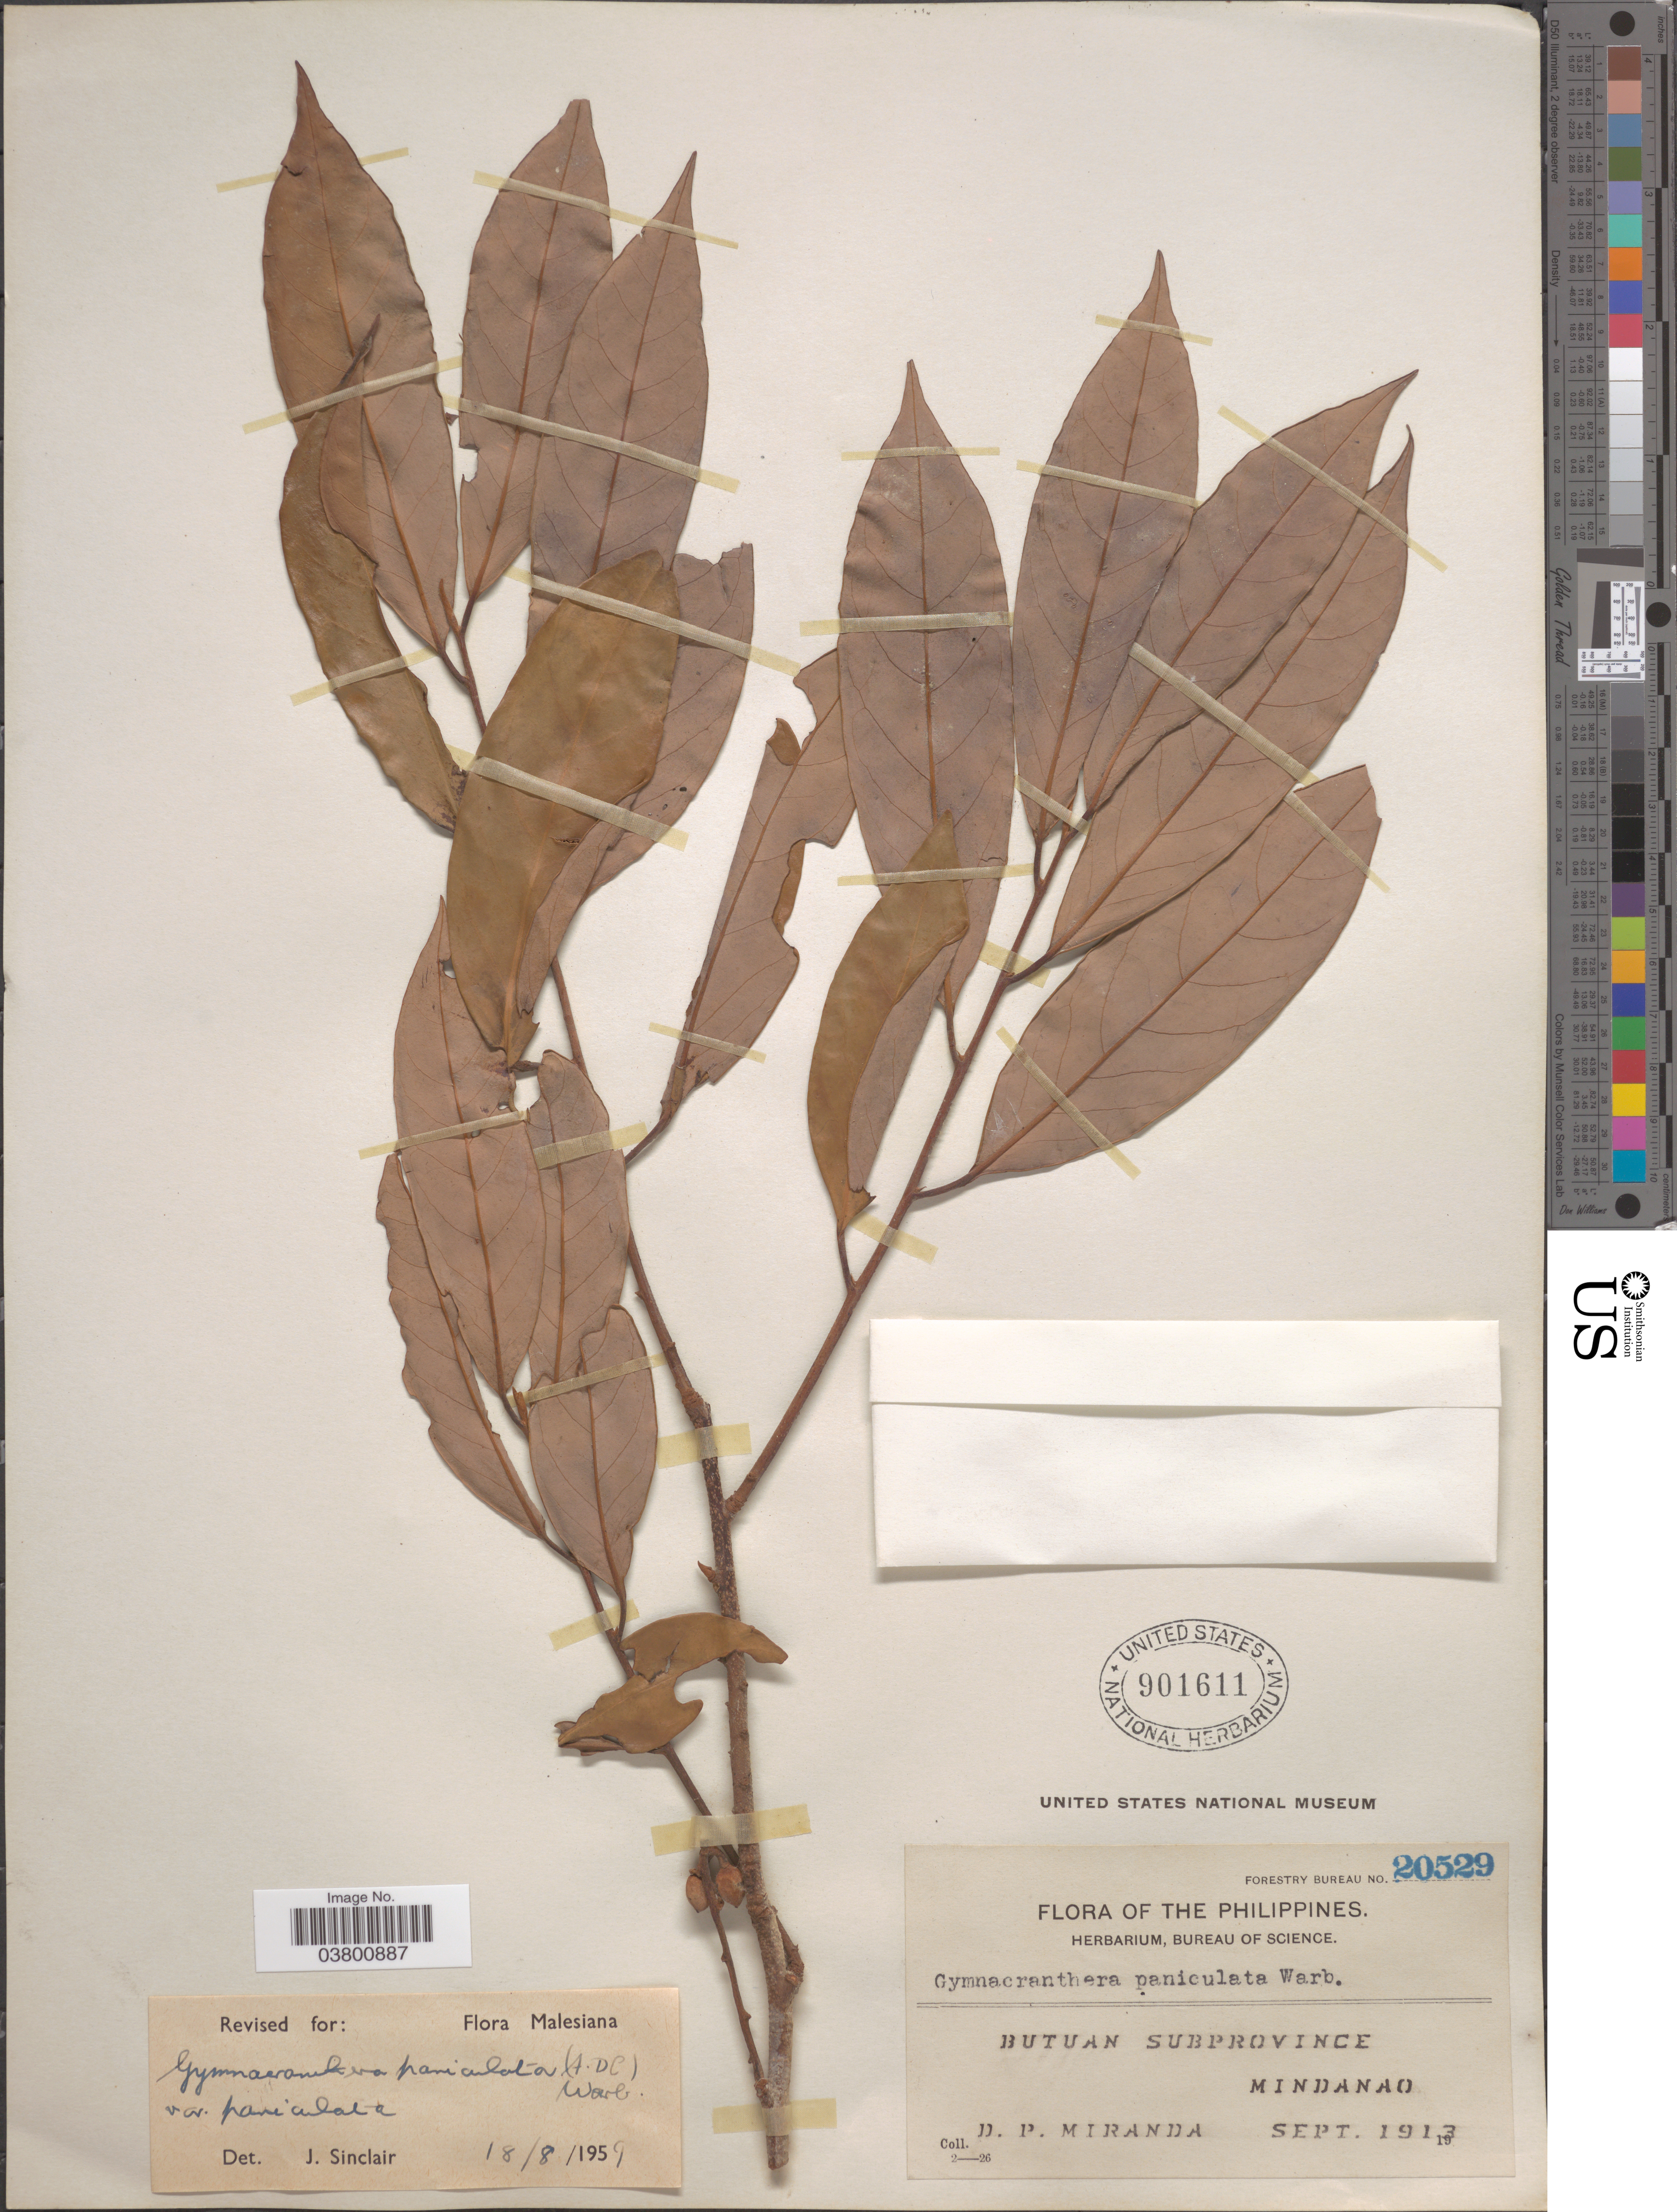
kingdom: Plantae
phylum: Tracheophyta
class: Magnoliopsida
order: Magnoliales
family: Myristicaceae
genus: Gymnacranthera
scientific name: Gymnacranthera paniculata var. paniculata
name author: (A. DC.) Warb.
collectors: D. P. Miranda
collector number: Forestry Bureau 20529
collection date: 1913-09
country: Philippines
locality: Butuan Subprovince, Mindanao.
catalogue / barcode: US 901611